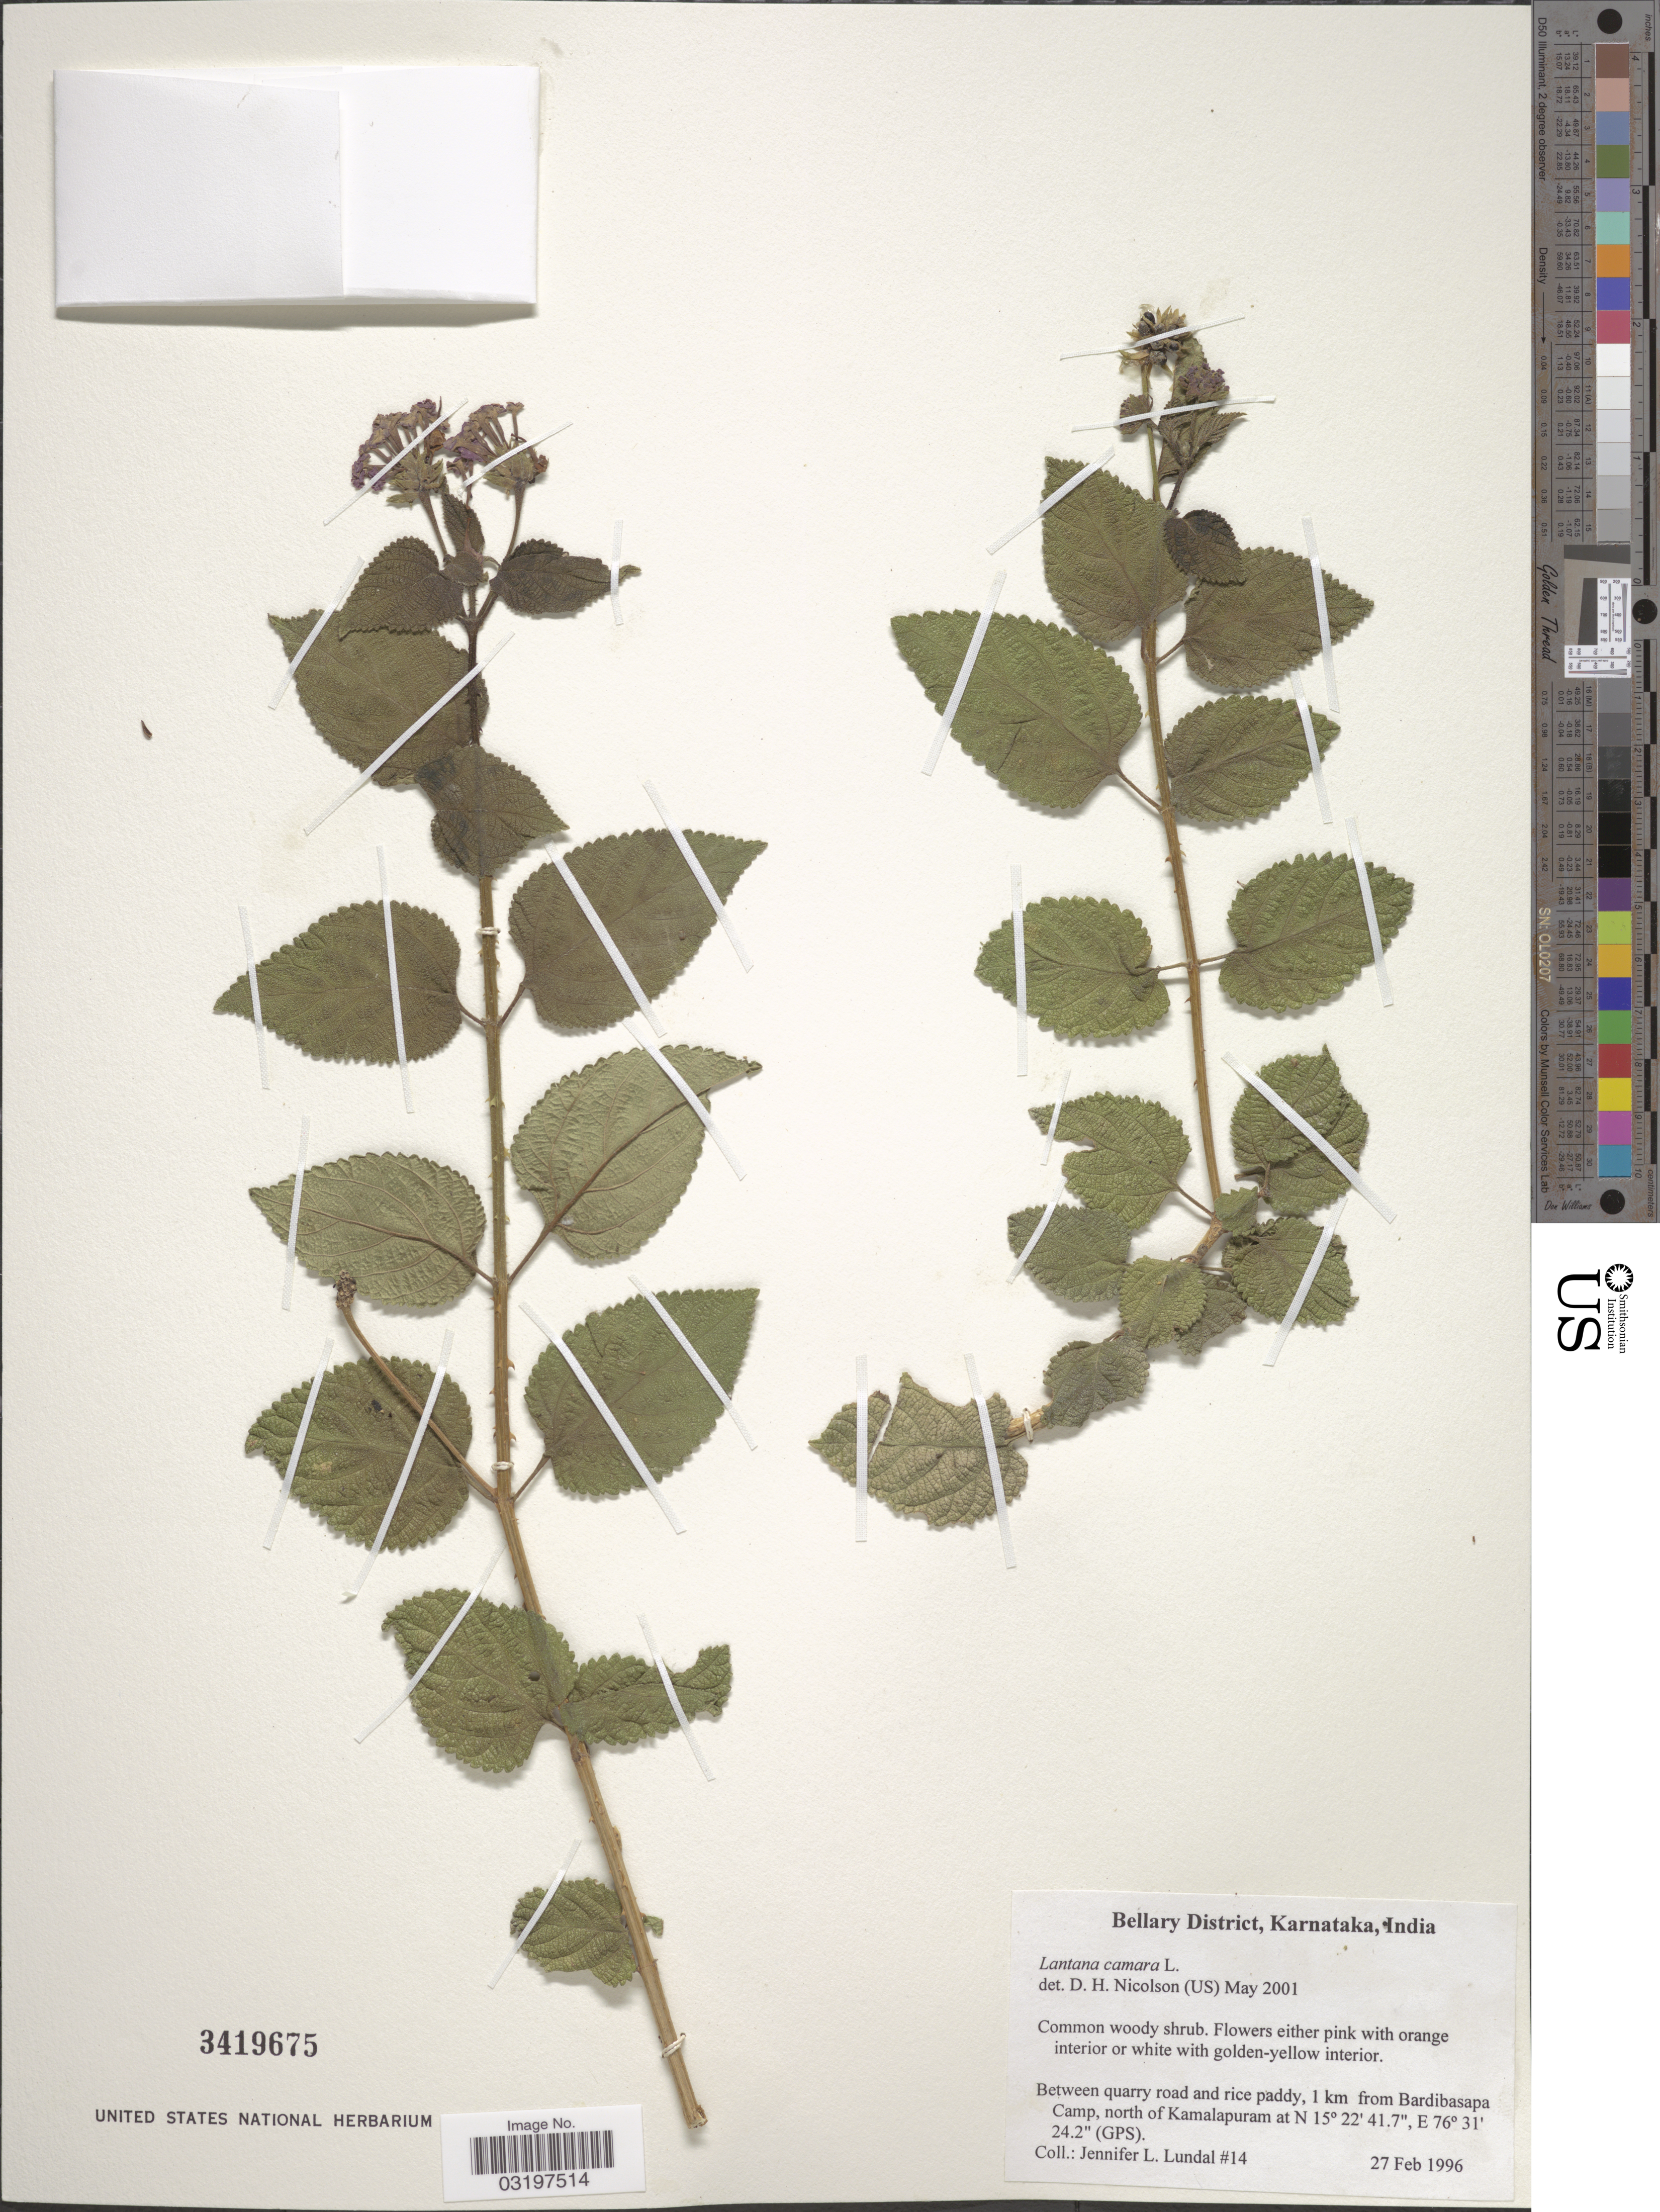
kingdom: Plantae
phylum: Tracheophyta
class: Magnoliopsida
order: Lamiales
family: Verbenaceae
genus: Lantana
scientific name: Lantana camara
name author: L.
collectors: J. Lundal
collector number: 14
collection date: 1996-02-27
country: India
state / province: Karnataka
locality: Bellary District. Between quarry road and rice paddy, 1 km from Bardibasapa Camp, north of Kamalapuram.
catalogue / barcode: US 3419675